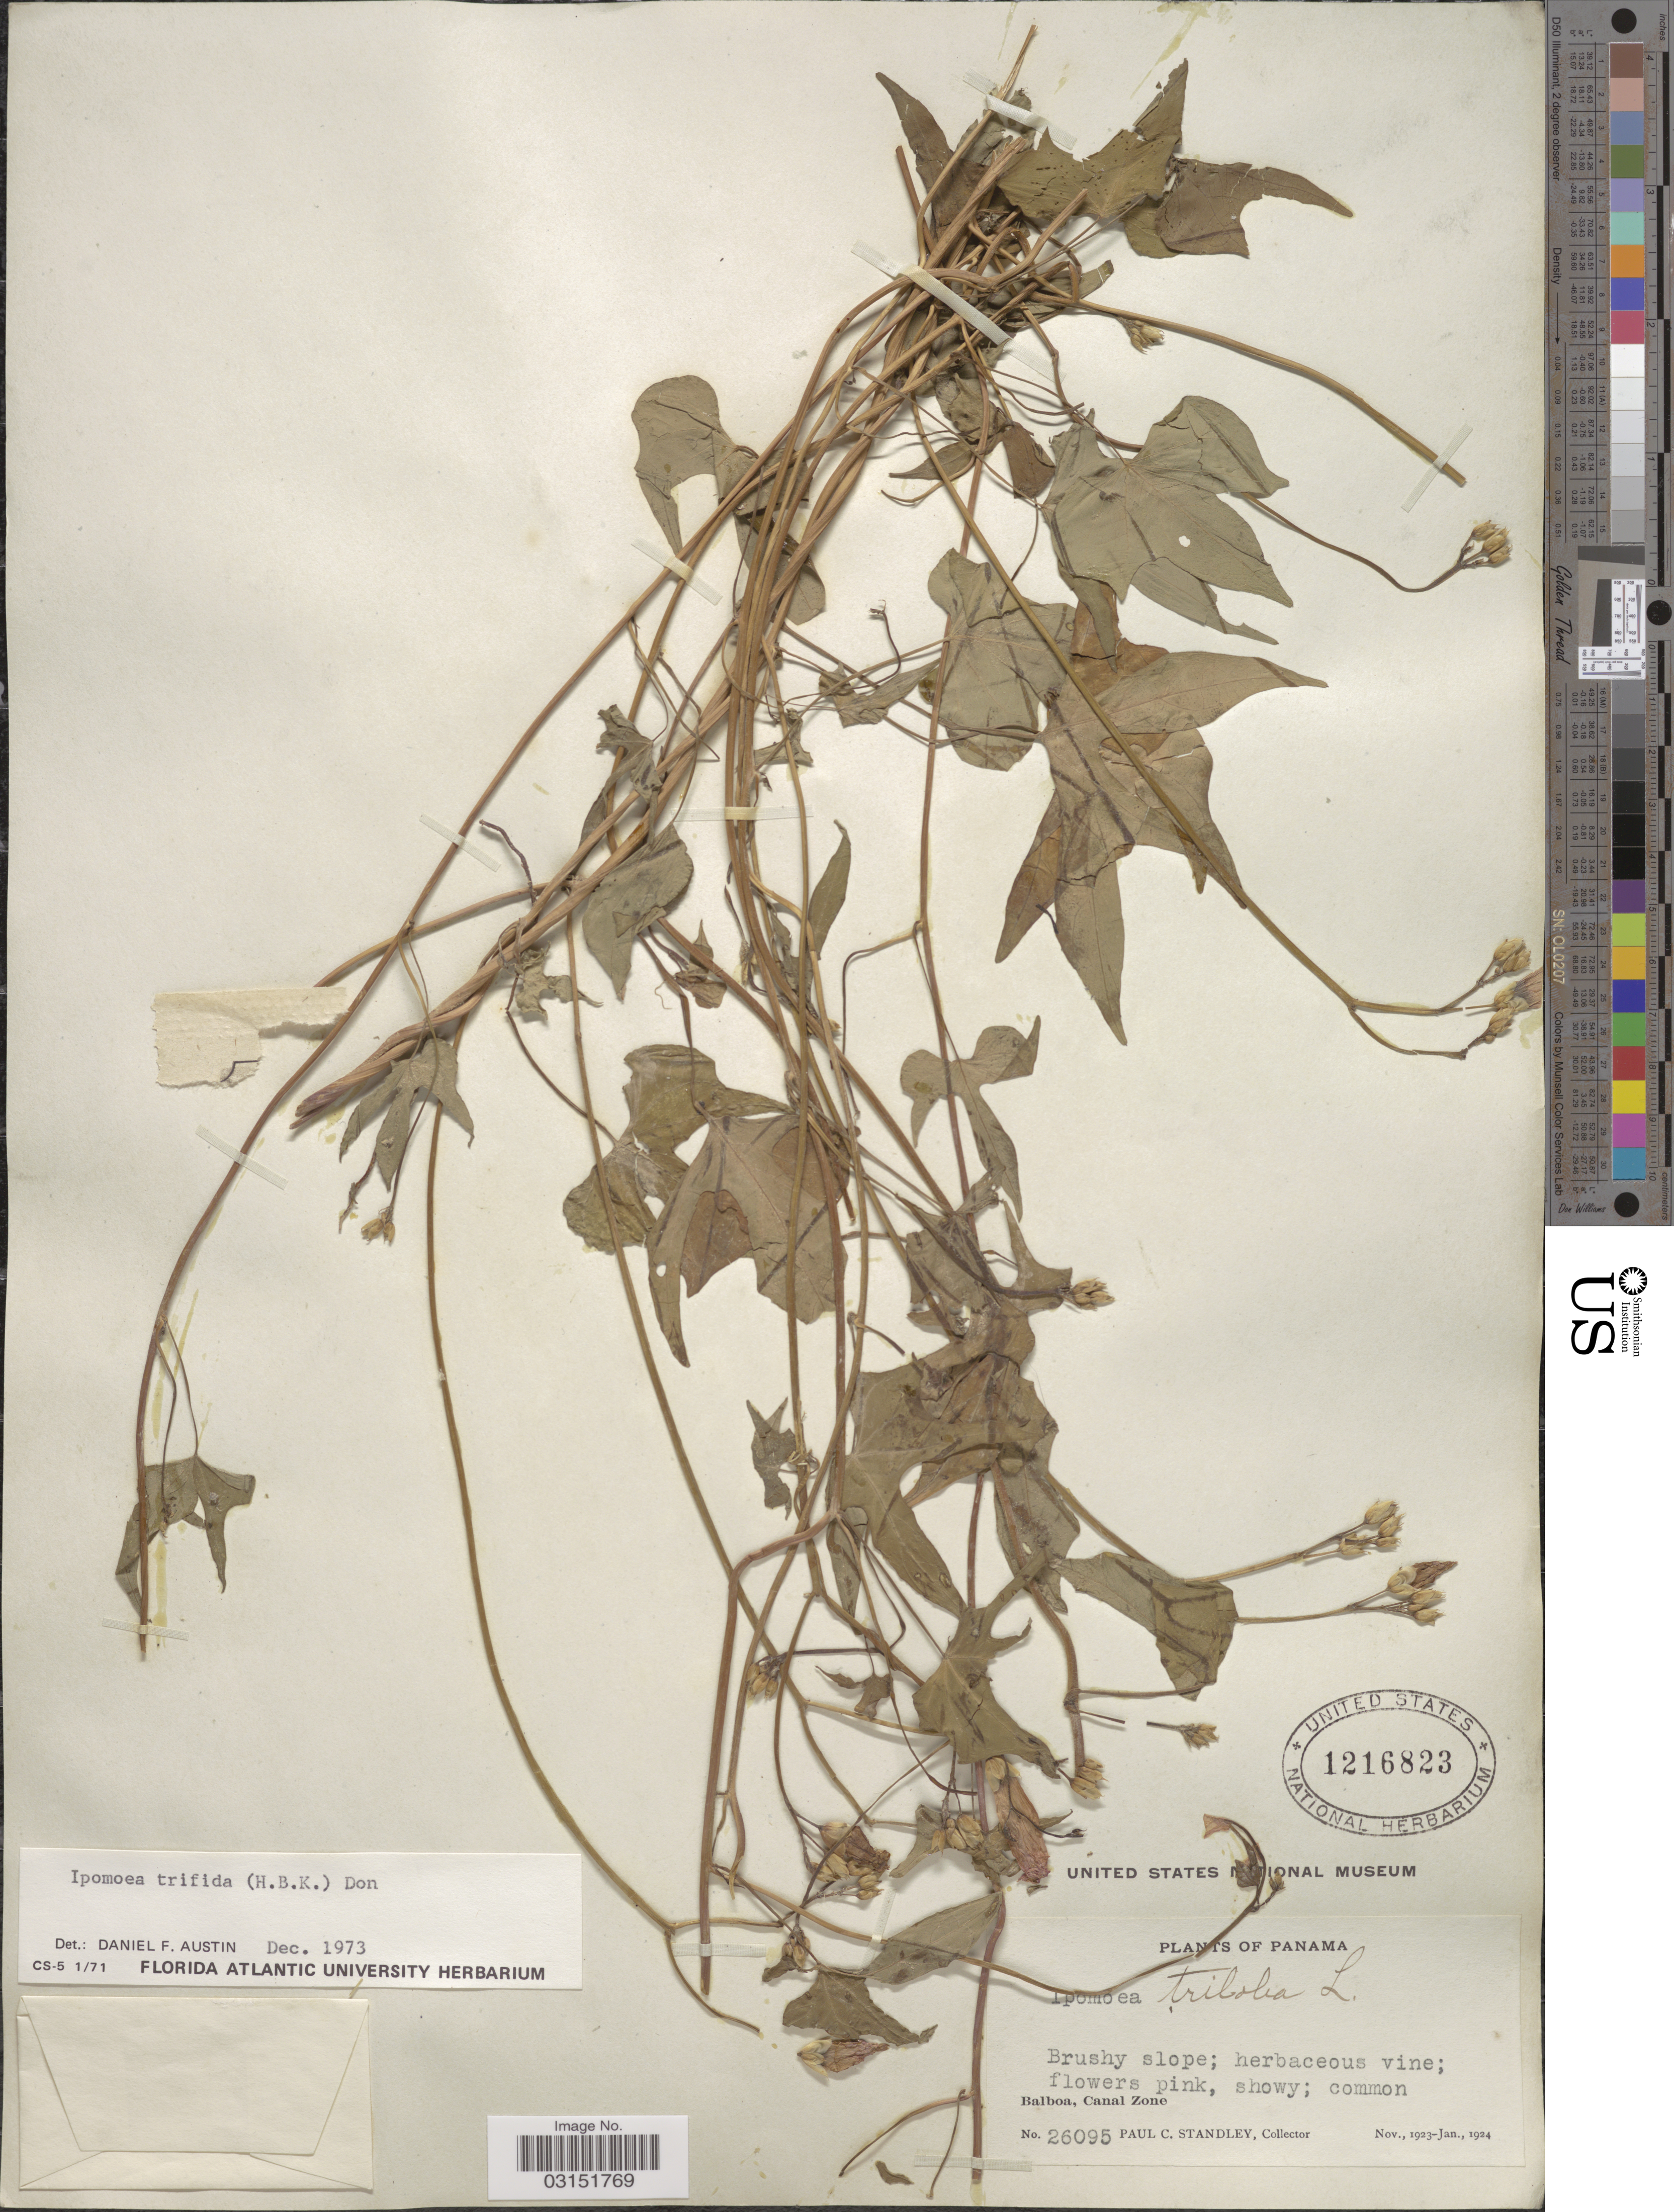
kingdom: Plantae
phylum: Tracheophyta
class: Magnoliopsida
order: Solanales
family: Convolvulaceae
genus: Ipomoea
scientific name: Ipomoea trifida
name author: (Kunth) G. Don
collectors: P. C. Standley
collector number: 26095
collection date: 1923-11/1924-01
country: Panama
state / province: Colón / Panamá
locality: Balboa, Canal Zone.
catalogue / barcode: US 1216823